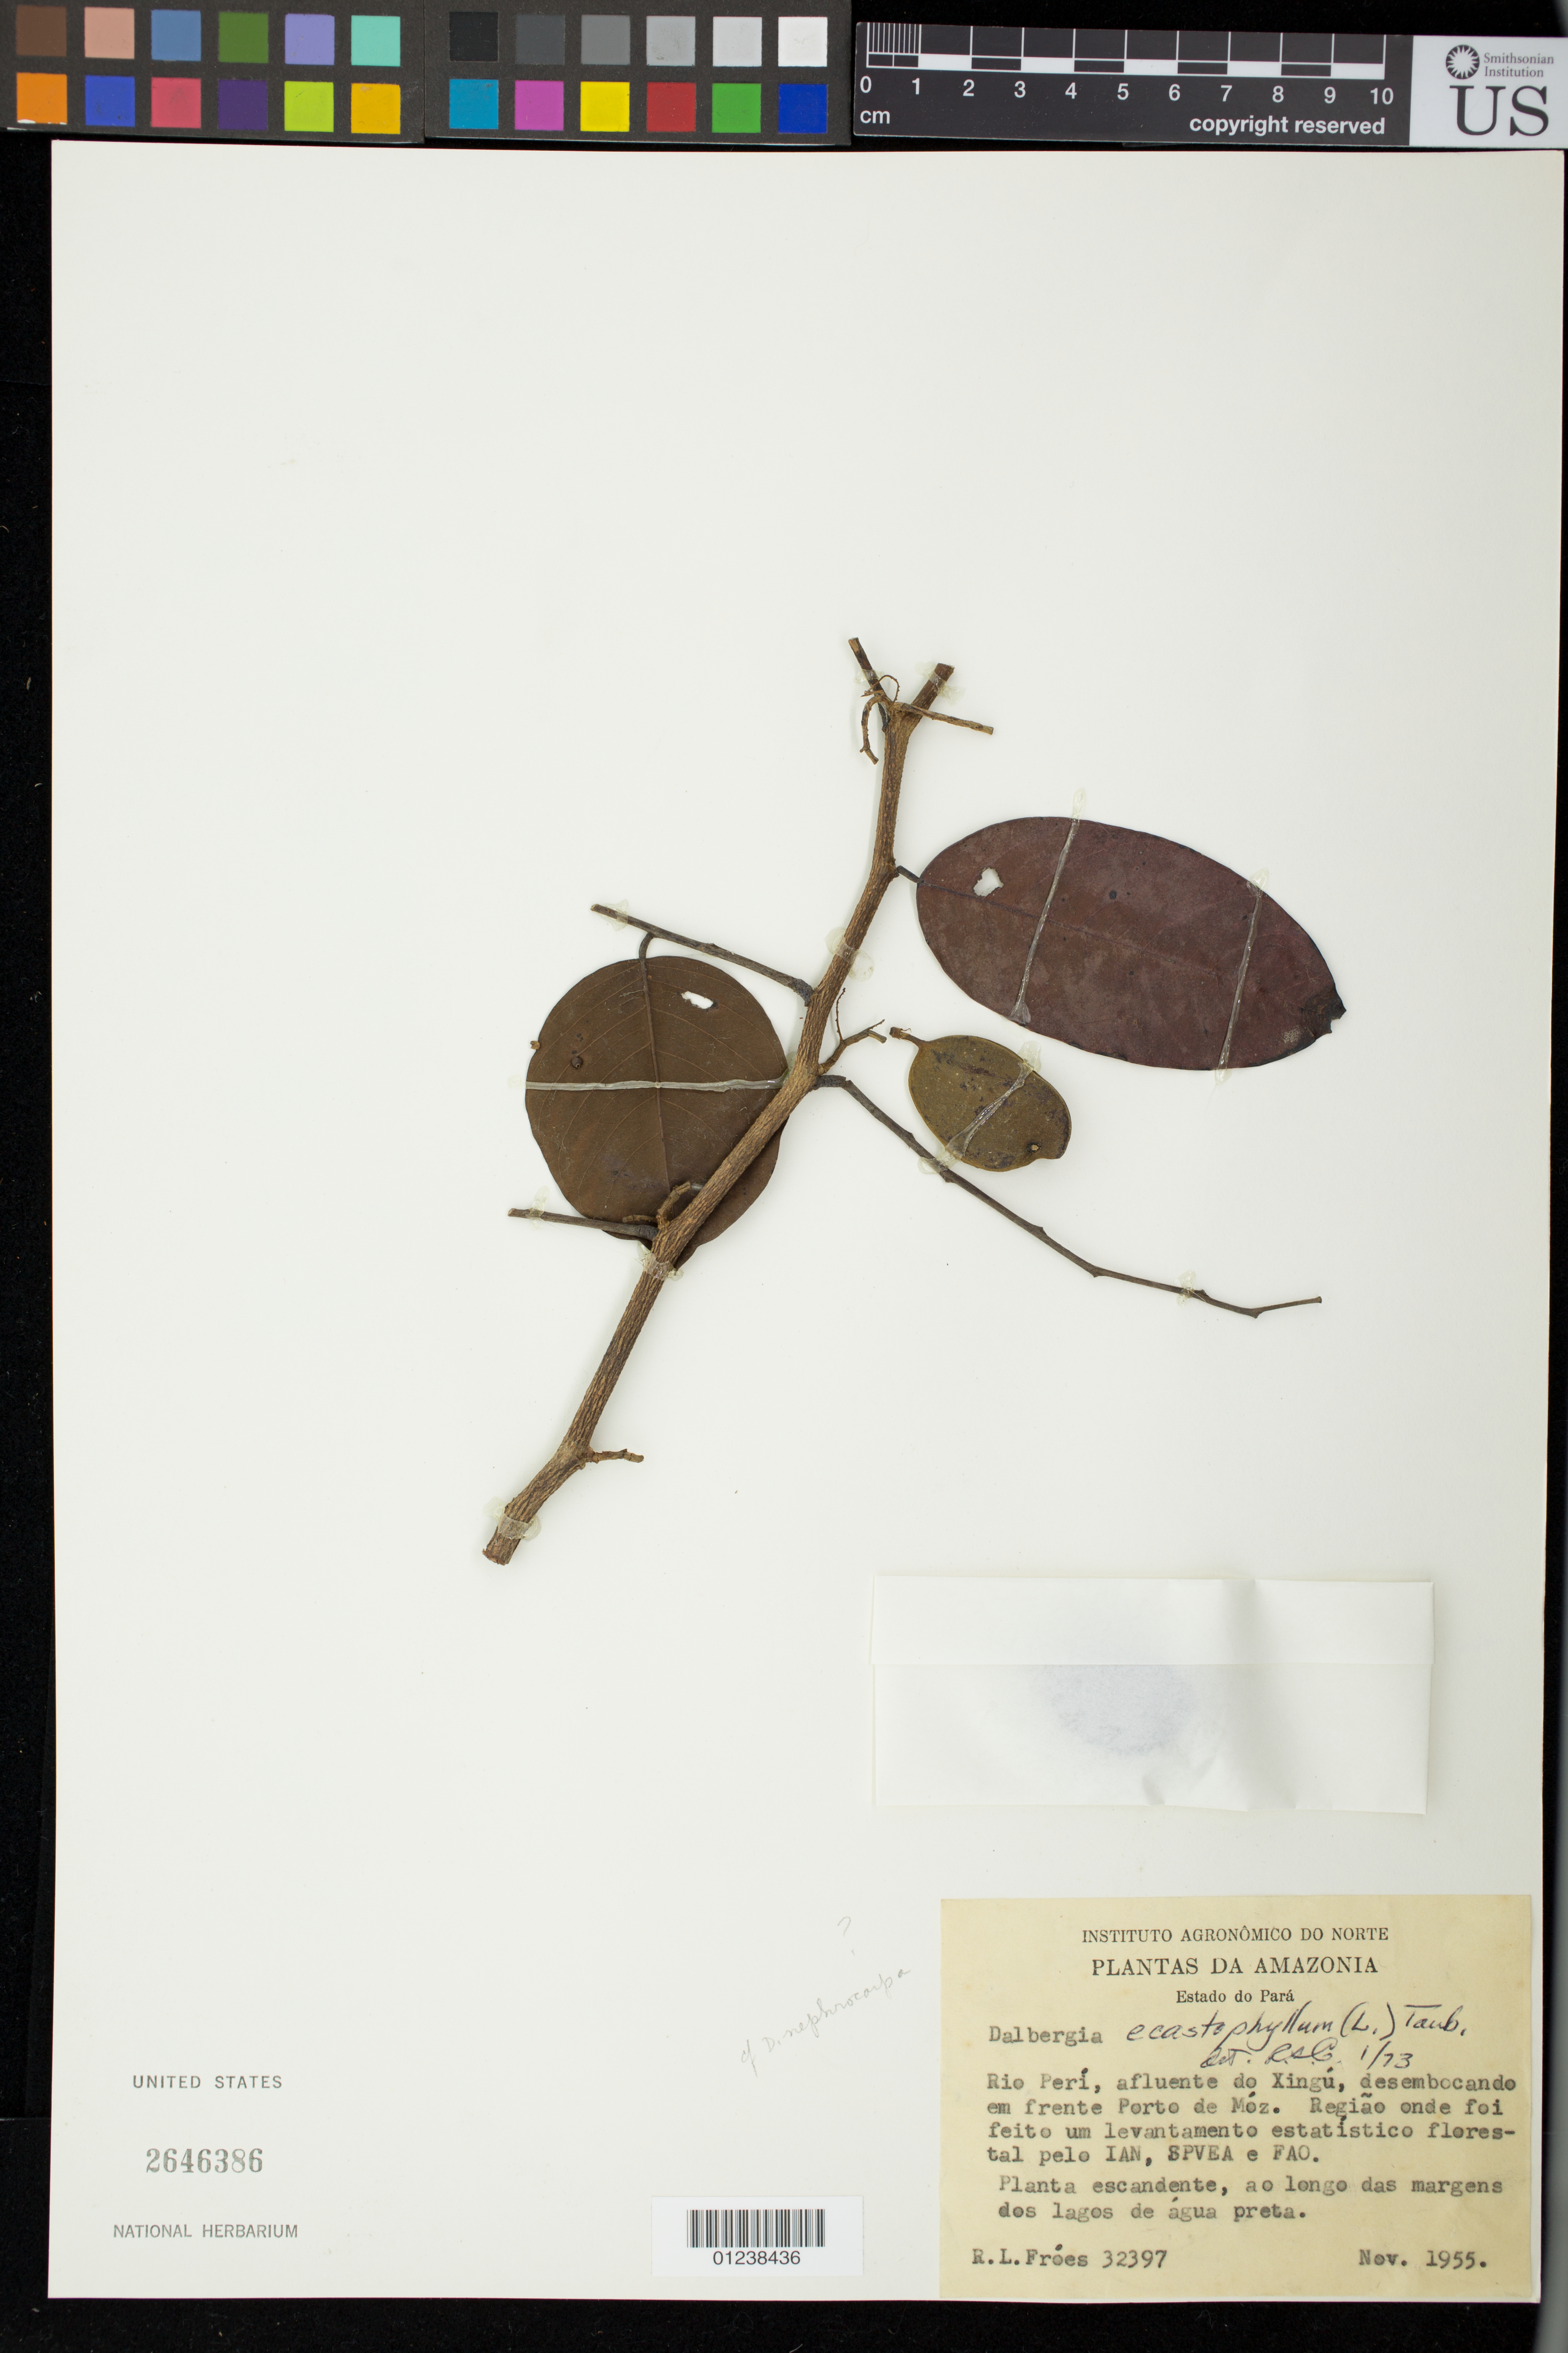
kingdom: Plantae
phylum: Tracheophyta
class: Magnoliopsida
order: Fabales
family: Fabaceae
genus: Dalbergia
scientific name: Dalbergia nephrocarpa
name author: Ducke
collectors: R. L. Fróes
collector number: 32397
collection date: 1955-11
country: Brazil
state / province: Pará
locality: Rio Peri, afluente do Xingu, desembocando em frente Porto de Moz. Regiao onde foi feito um levantamento estatistico florestal pelo IAN, SPVEA e FAO.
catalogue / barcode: US 2646386